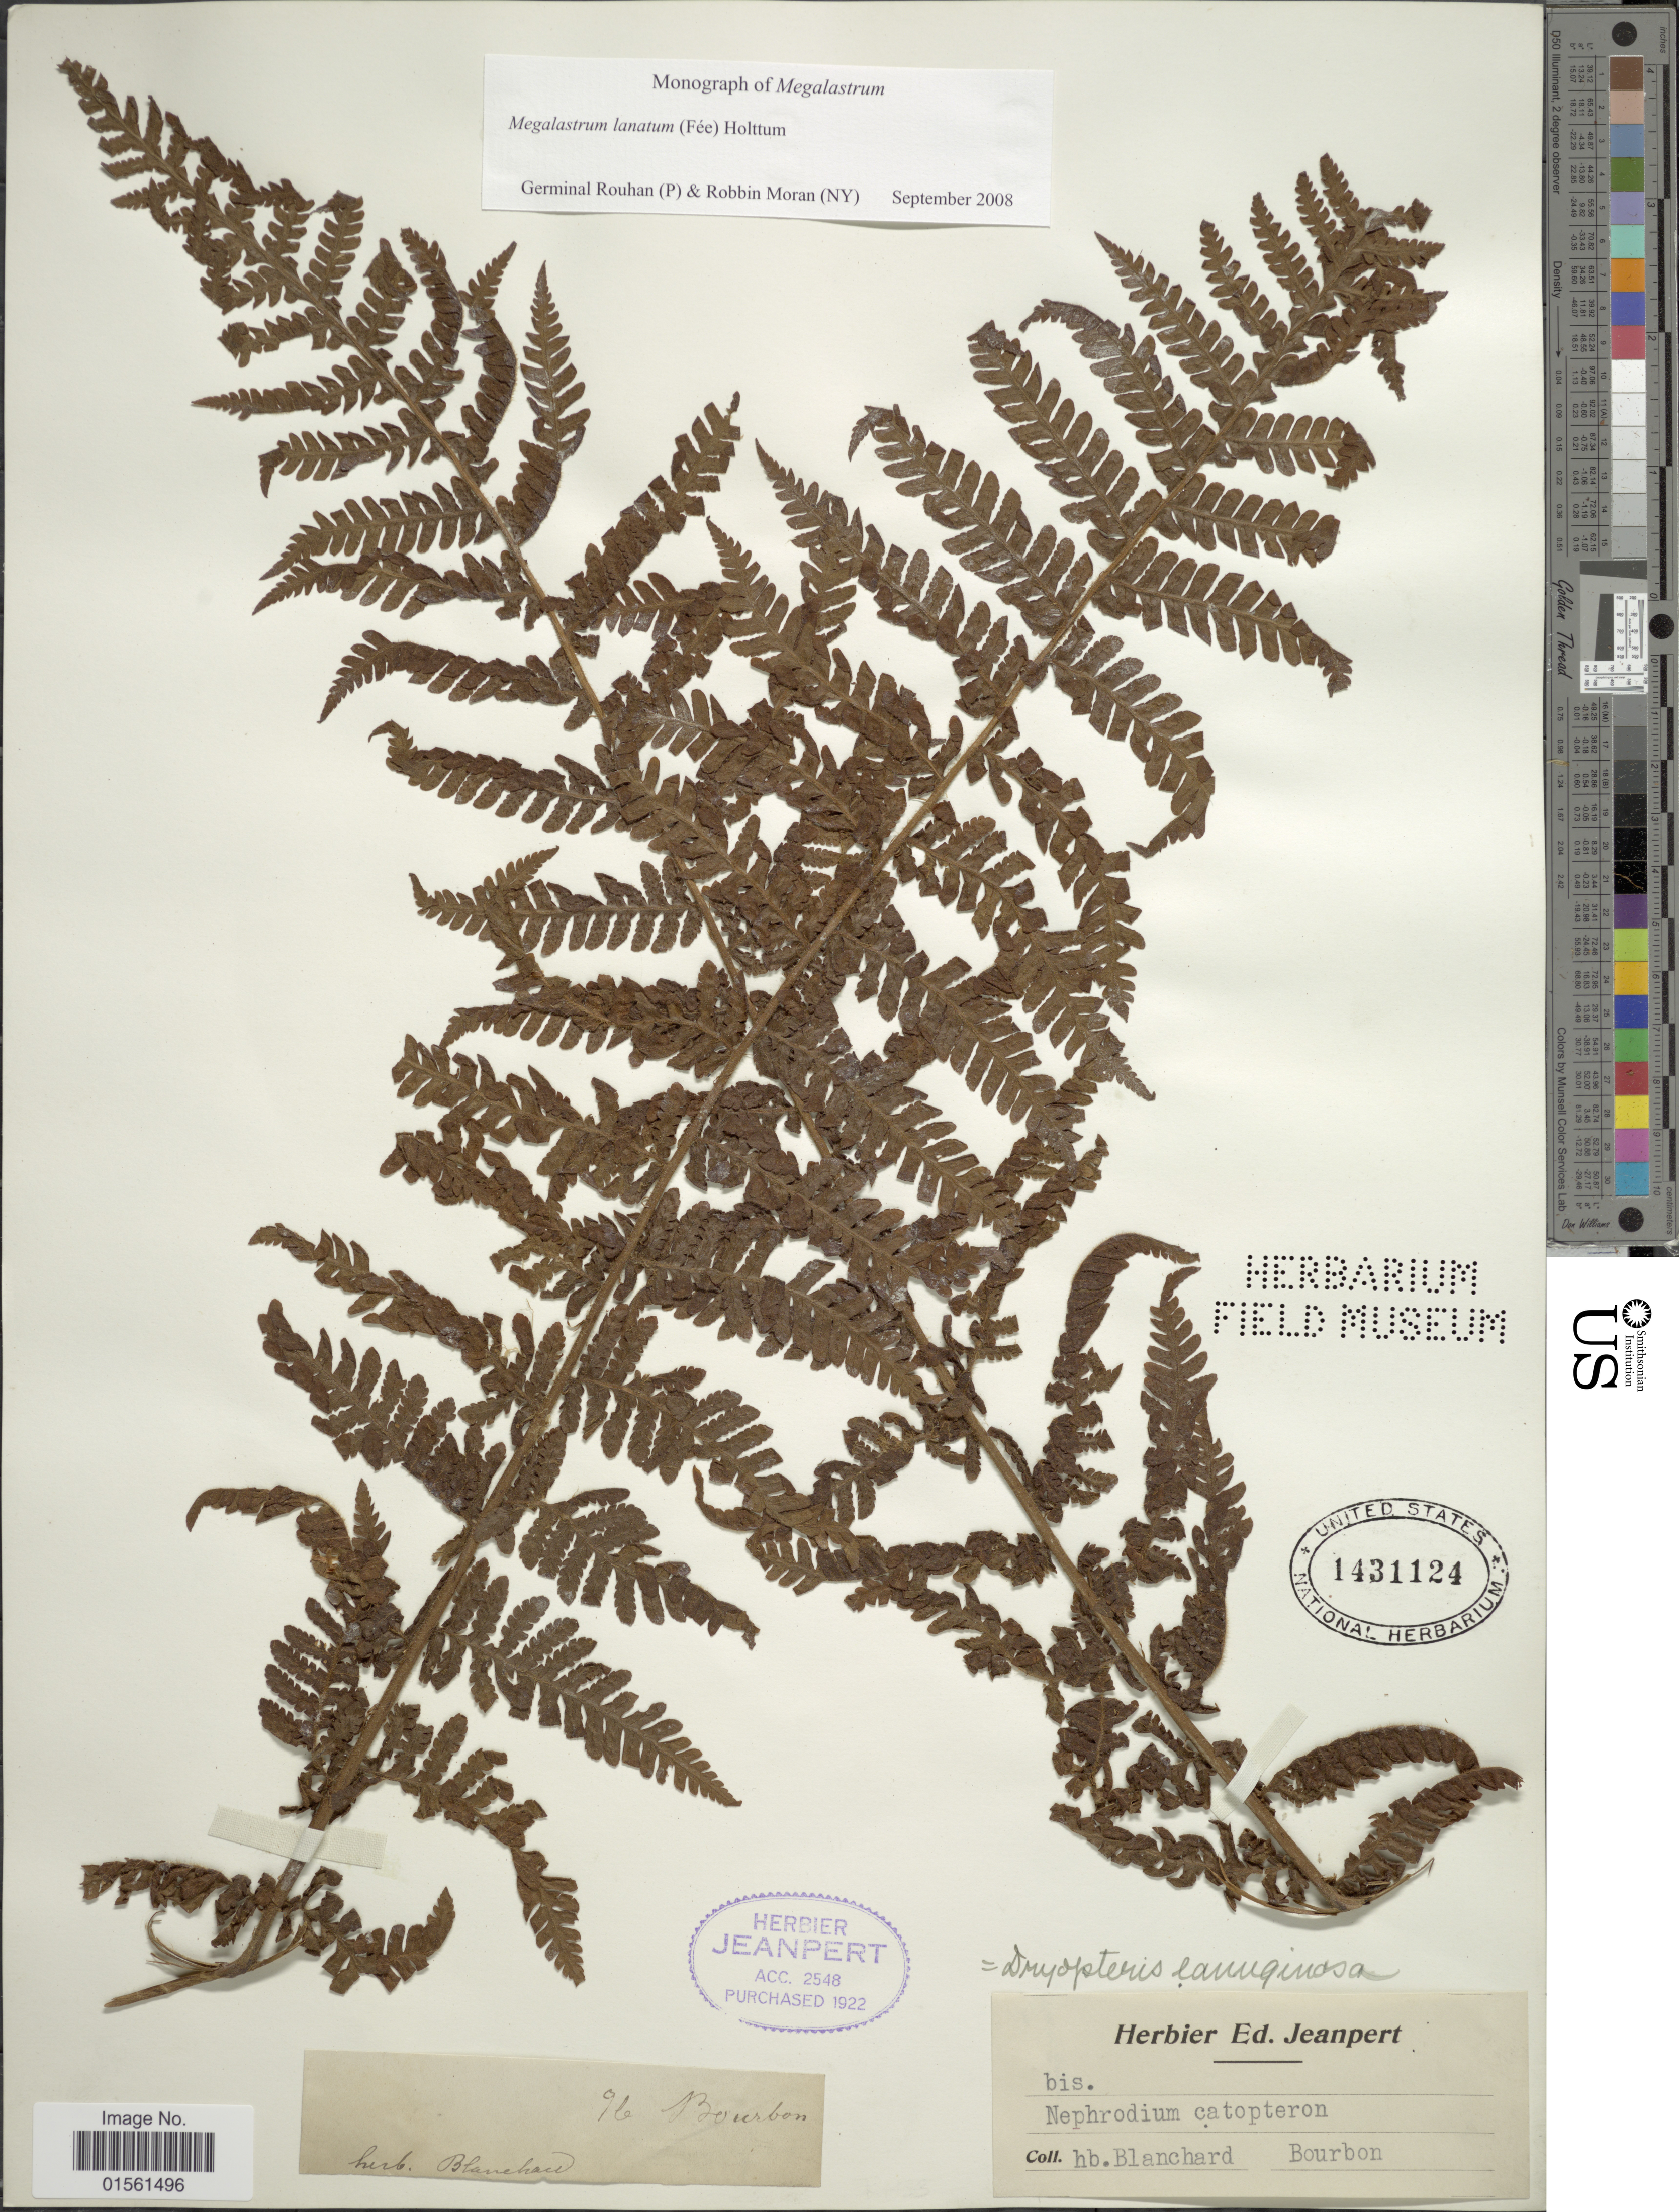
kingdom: Plantae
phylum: Tracheophyta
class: Polypodiopsida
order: Polypodiales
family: Dryopteridaceae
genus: Megalastrum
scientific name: Megalastrum lanatum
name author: (Fée) Holttum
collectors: ex herb. F. Blanchard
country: Reunion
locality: Bourbon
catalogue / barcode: US 1431124